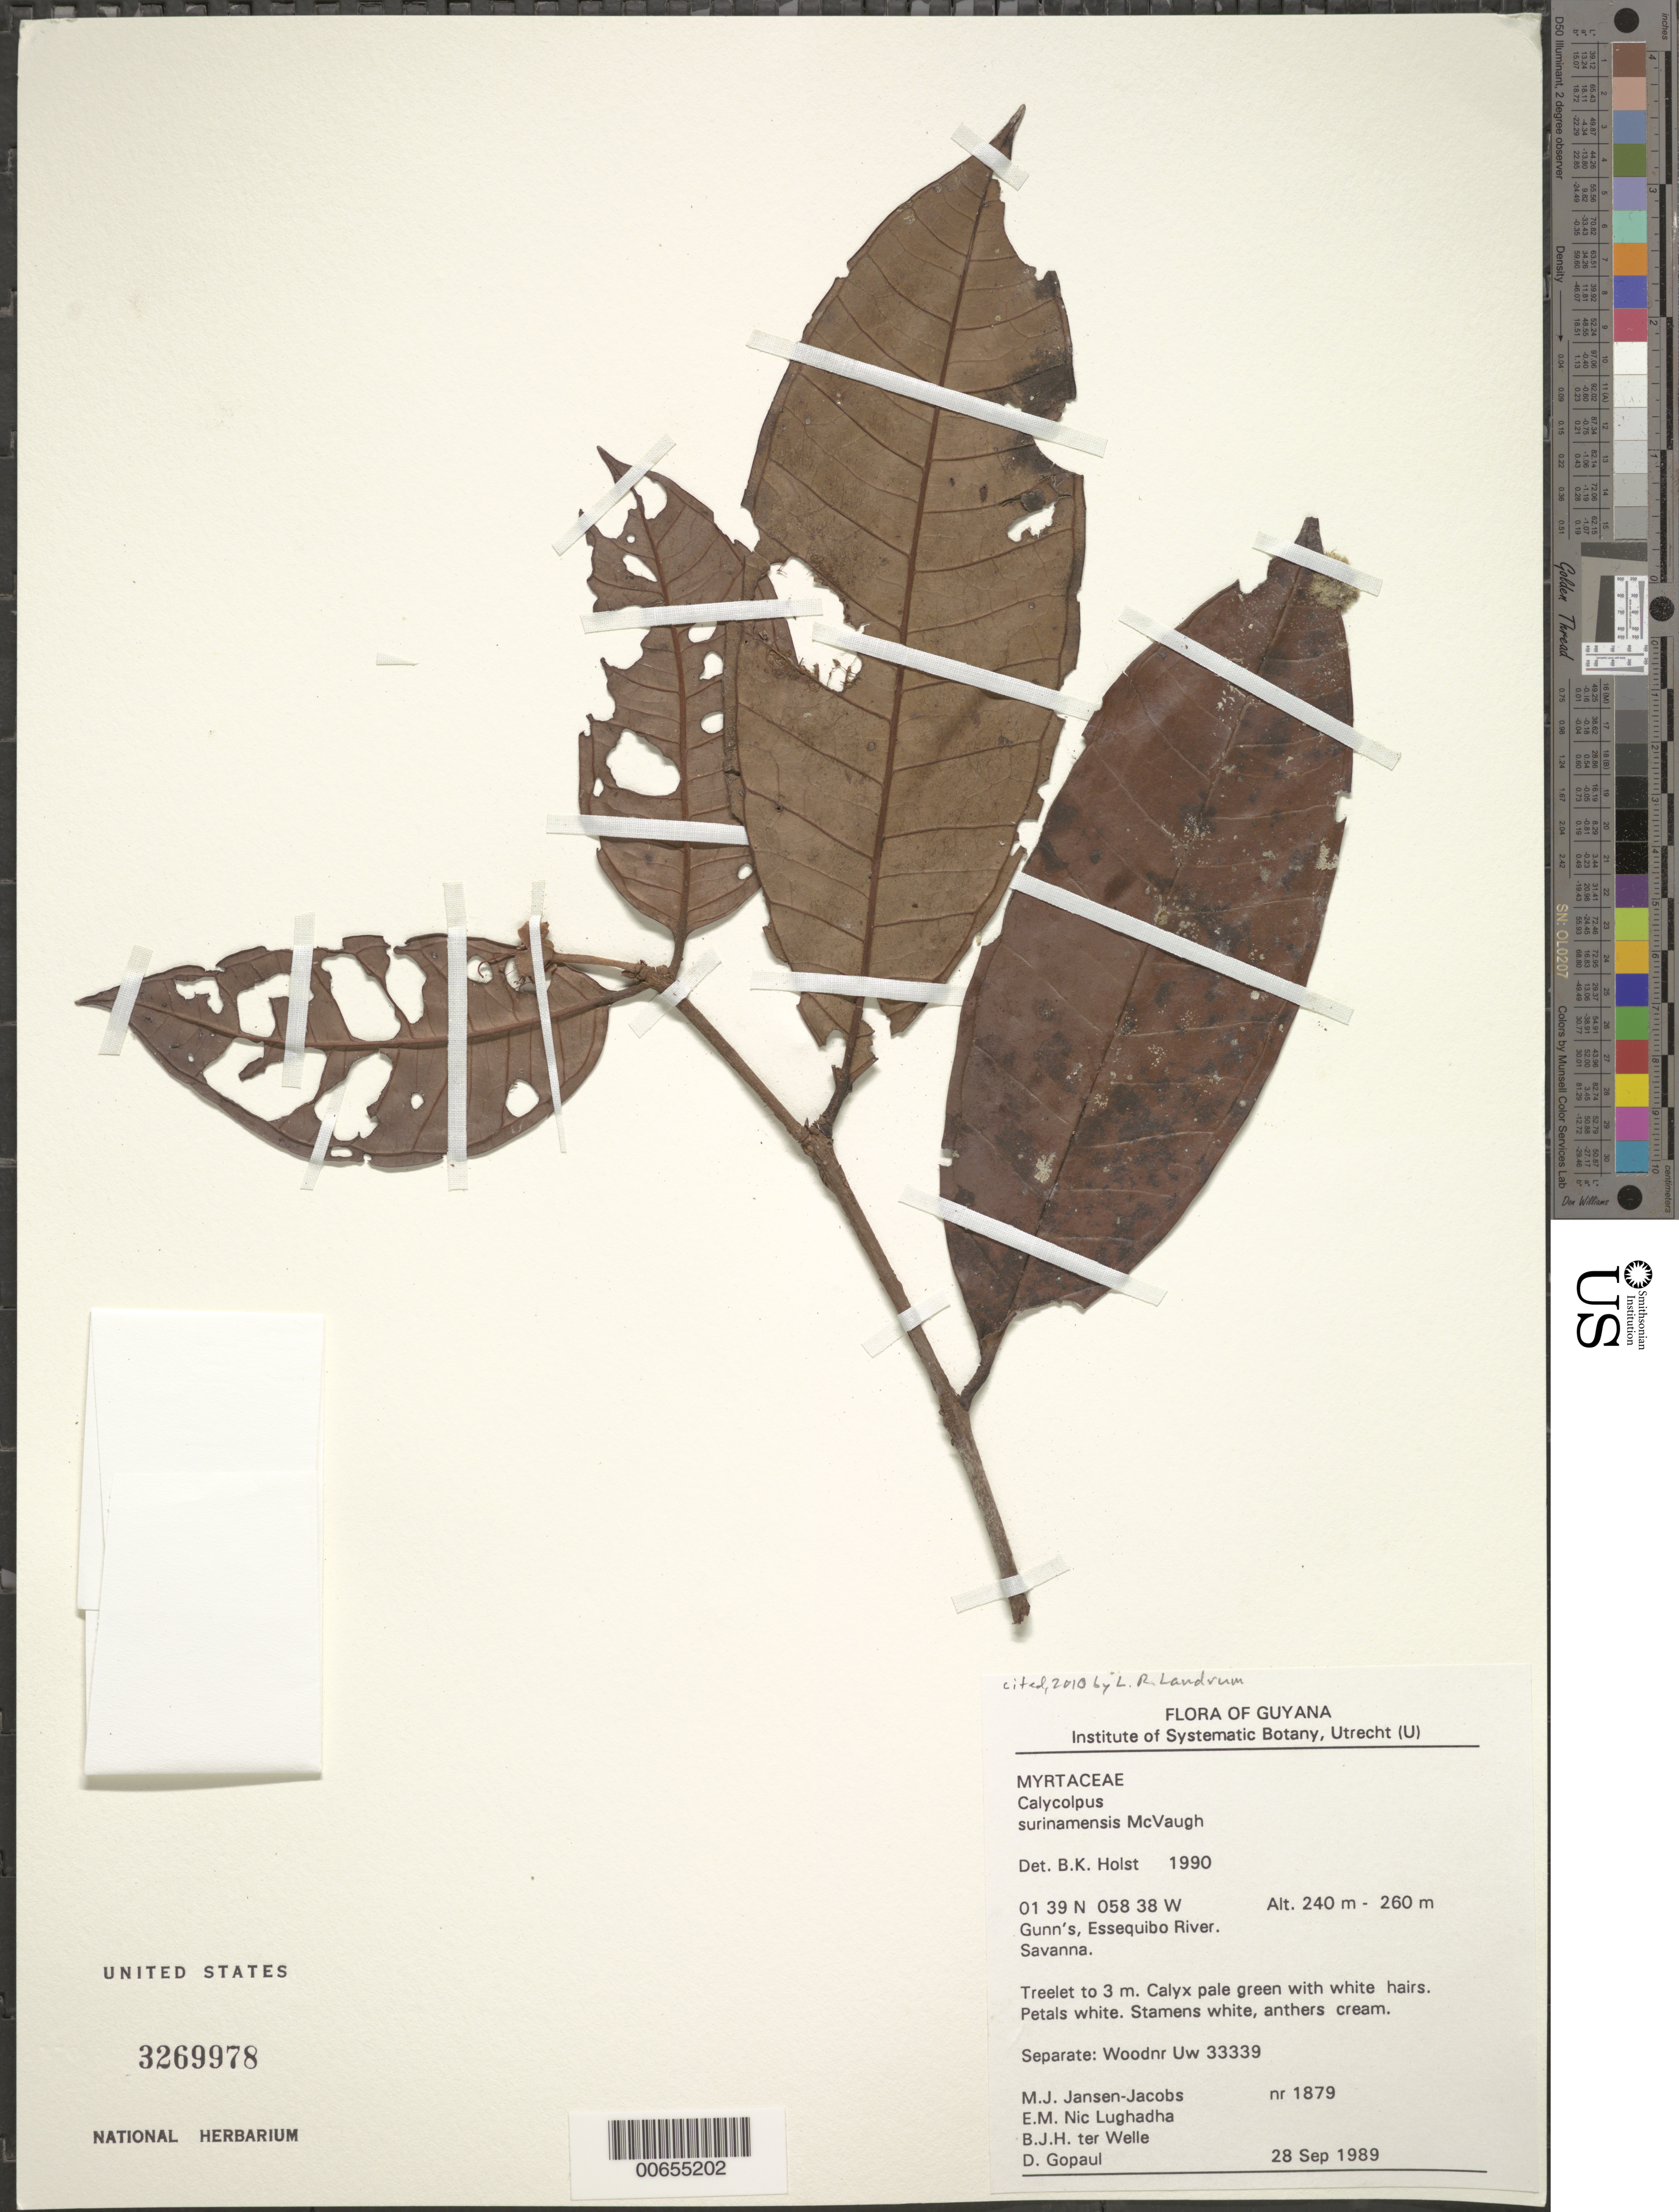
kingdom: Plantae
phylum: Tracheophyta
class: Magnoliopsida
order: Myrtales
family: Myrtaceae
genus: Calycolpus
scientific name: Calycolpus surinamensis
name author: McVaugh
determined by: Holst, Bruce K.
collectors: M. J. Jansen-Jacobs, E. Nic Lughadha, B. Welle & D. Gopaul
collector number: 1879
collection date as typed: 28-Sep-89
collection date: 1989-09-28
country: Guyana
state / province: U. Takutu-U. Essequibo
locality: Gunn's, Essequibo River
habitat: Savanna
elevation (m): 240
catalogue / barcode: US 3269978